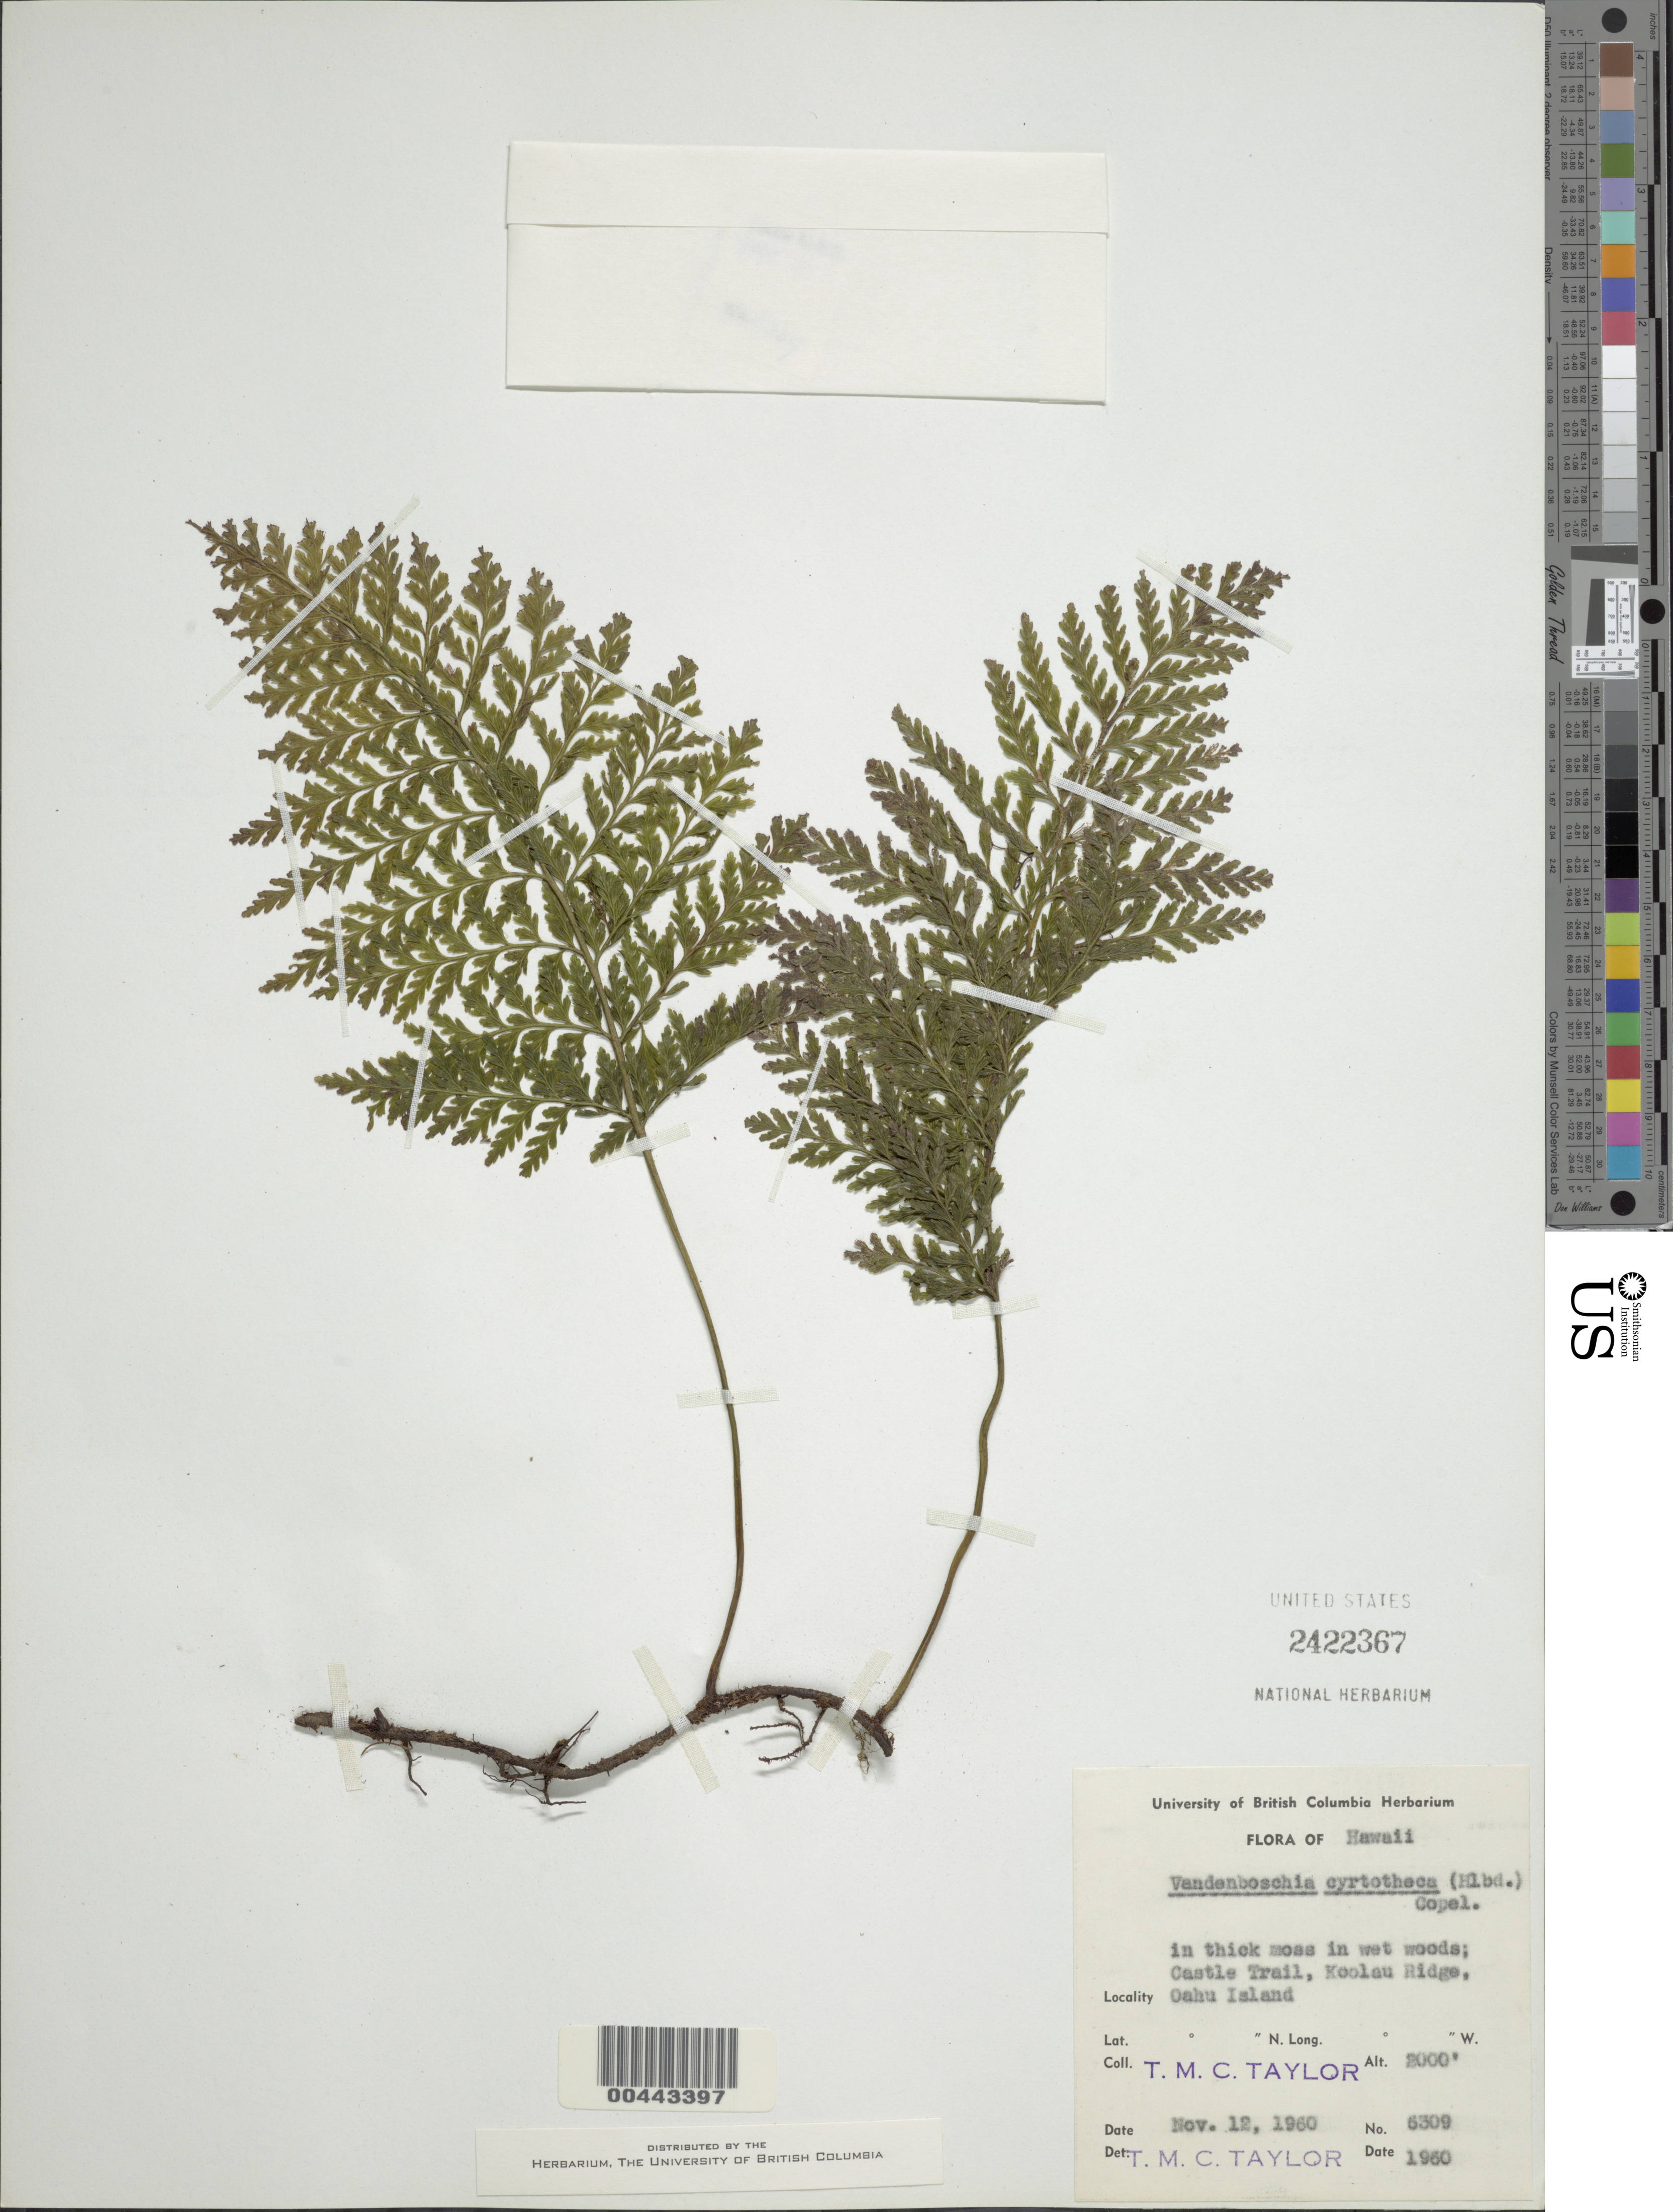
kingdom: Plantae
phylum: Tracheophyta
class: Polypodiopsida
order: Hymenophyllales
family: Hymenophyllaceae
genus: Vandenboschia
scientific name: Vandenboschia cyrtotheca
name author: Copel.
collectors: T. M. C. Taylor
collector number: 6309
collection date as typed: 12 Nov 1960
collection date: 1960-11-12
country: United States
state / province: Hawaii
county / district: Honolulu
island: Oahu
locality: Castle Trail, Koolau Ridge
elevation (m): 610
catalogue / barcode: US 2422367